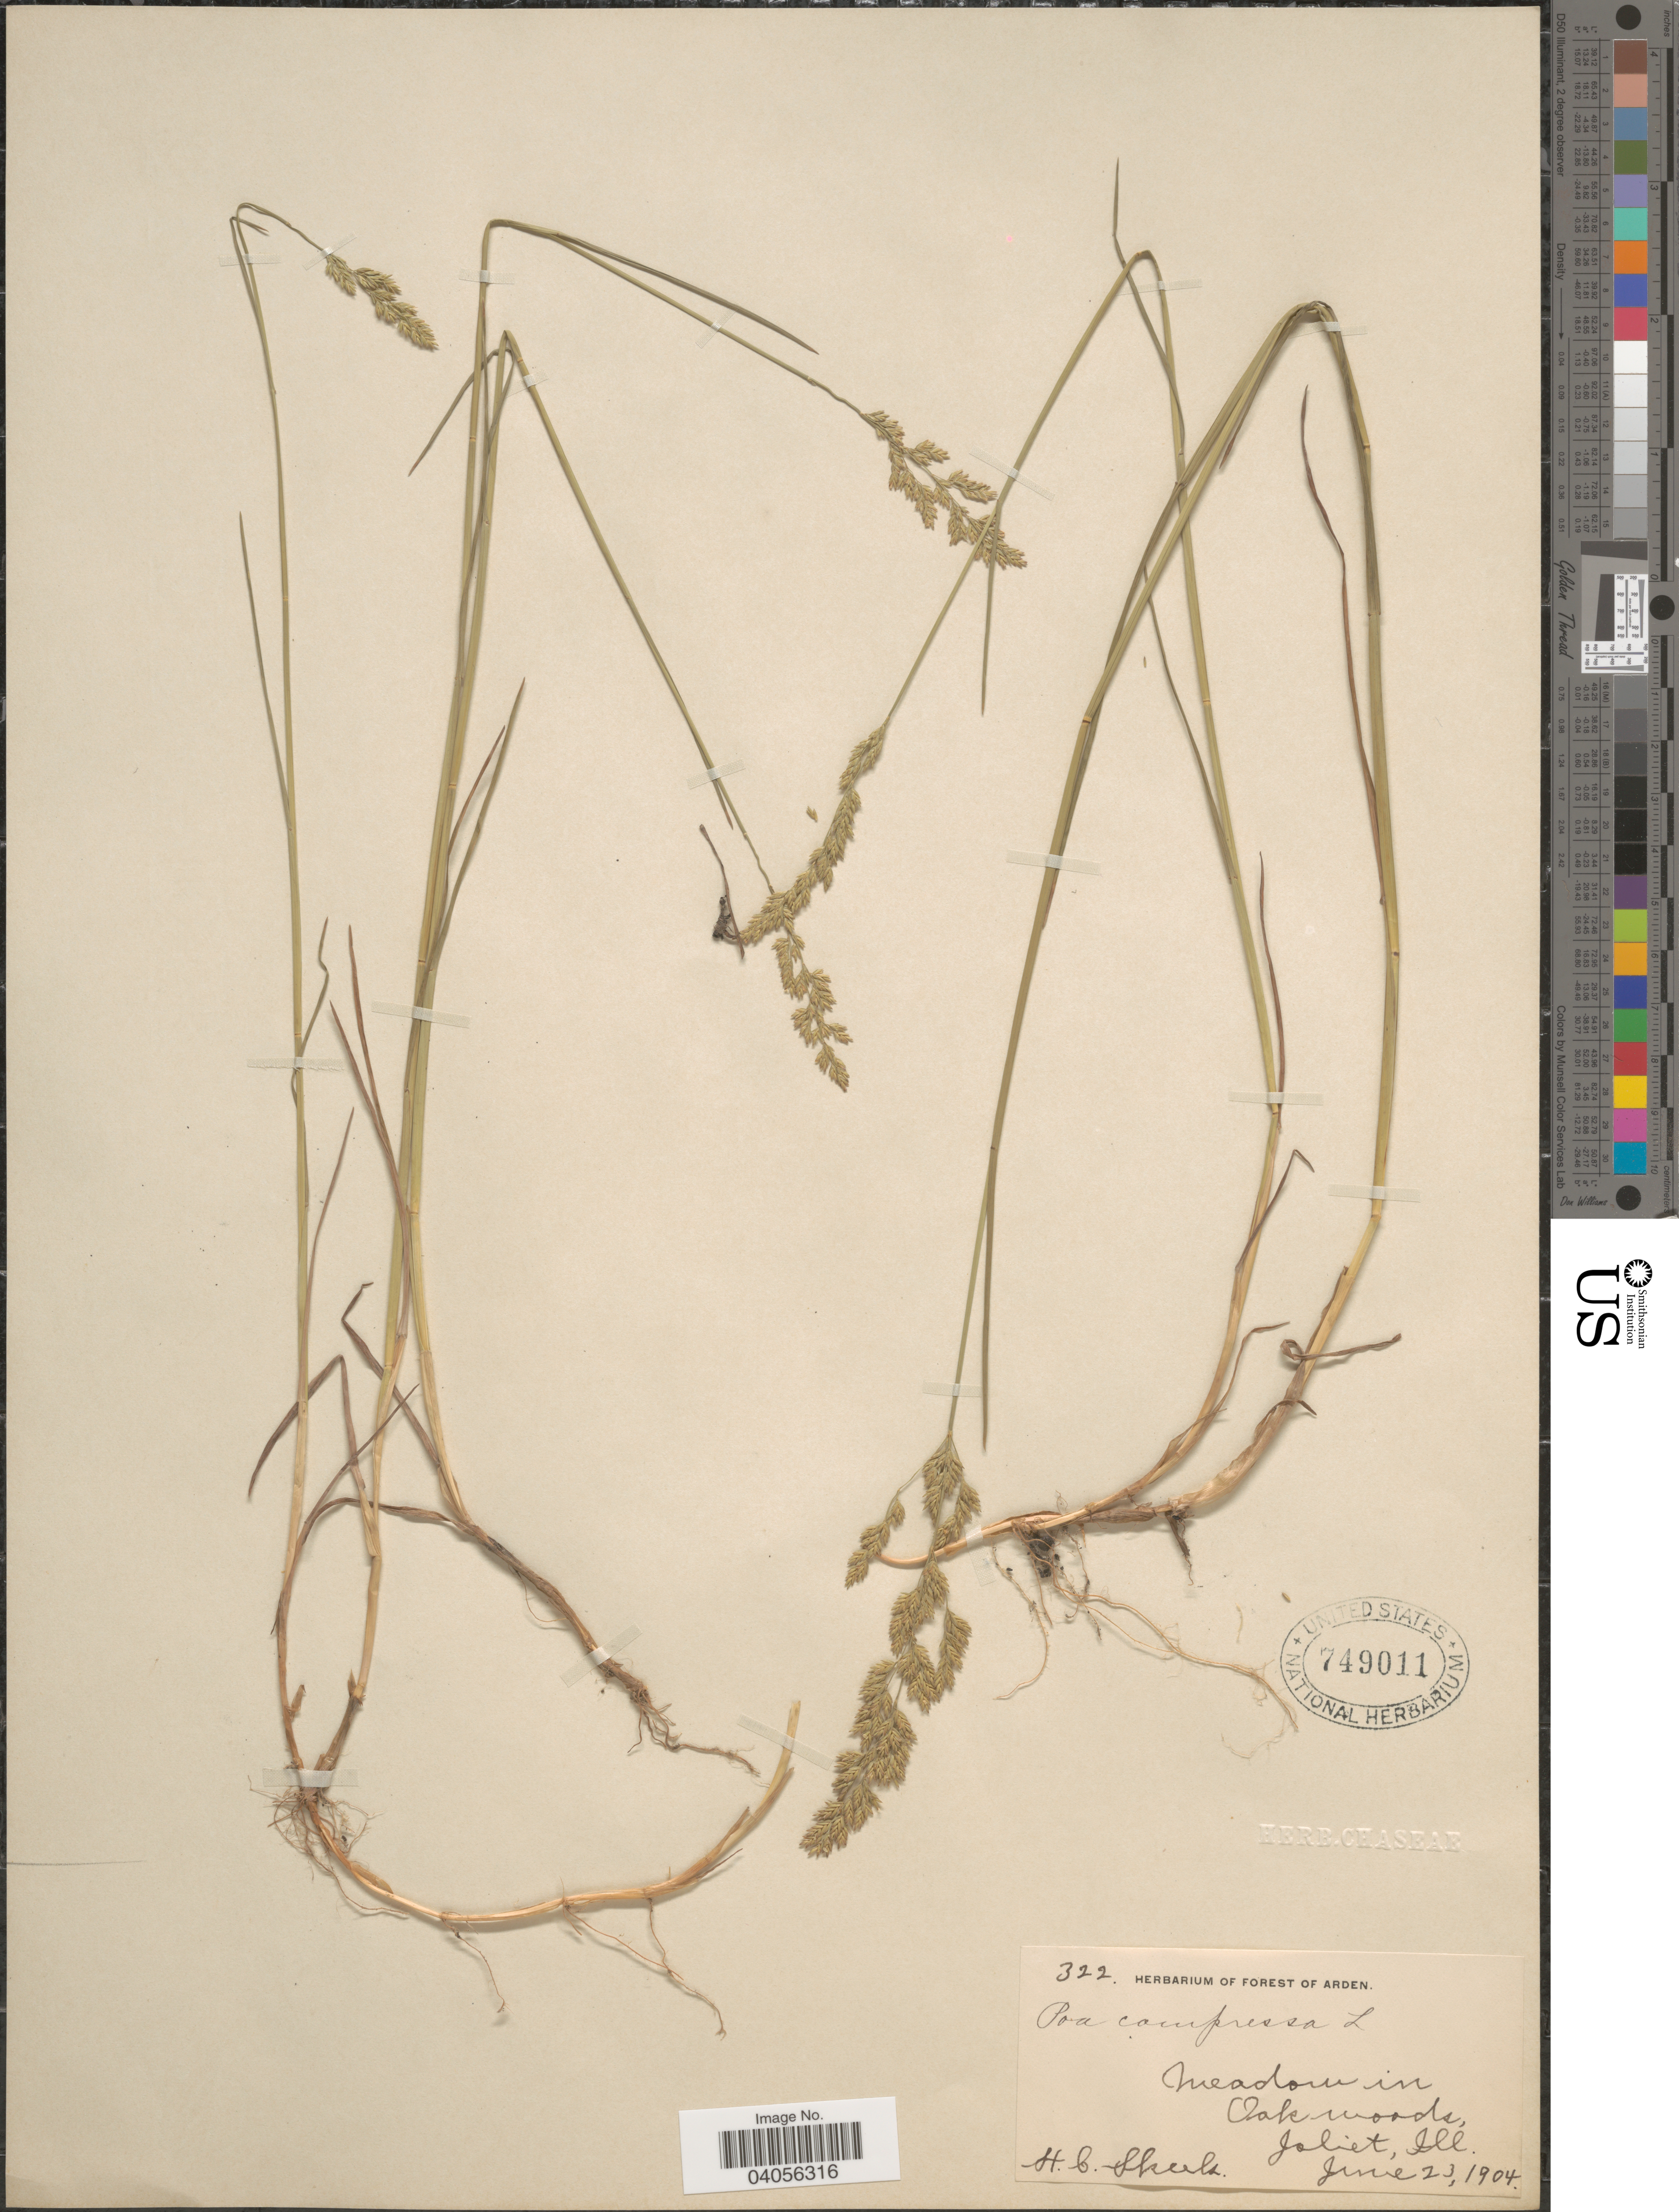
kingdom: Plantae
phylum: Tracheophyta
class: Liliopsida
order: Poales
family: Poaceae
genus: Poa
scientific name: Poa compressa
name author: L.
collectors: H. Skeels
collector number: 322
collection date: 1904-06-23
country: United States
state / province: Illinois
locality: Meadow in Oak woods, Joliet.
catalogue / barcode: US 749011